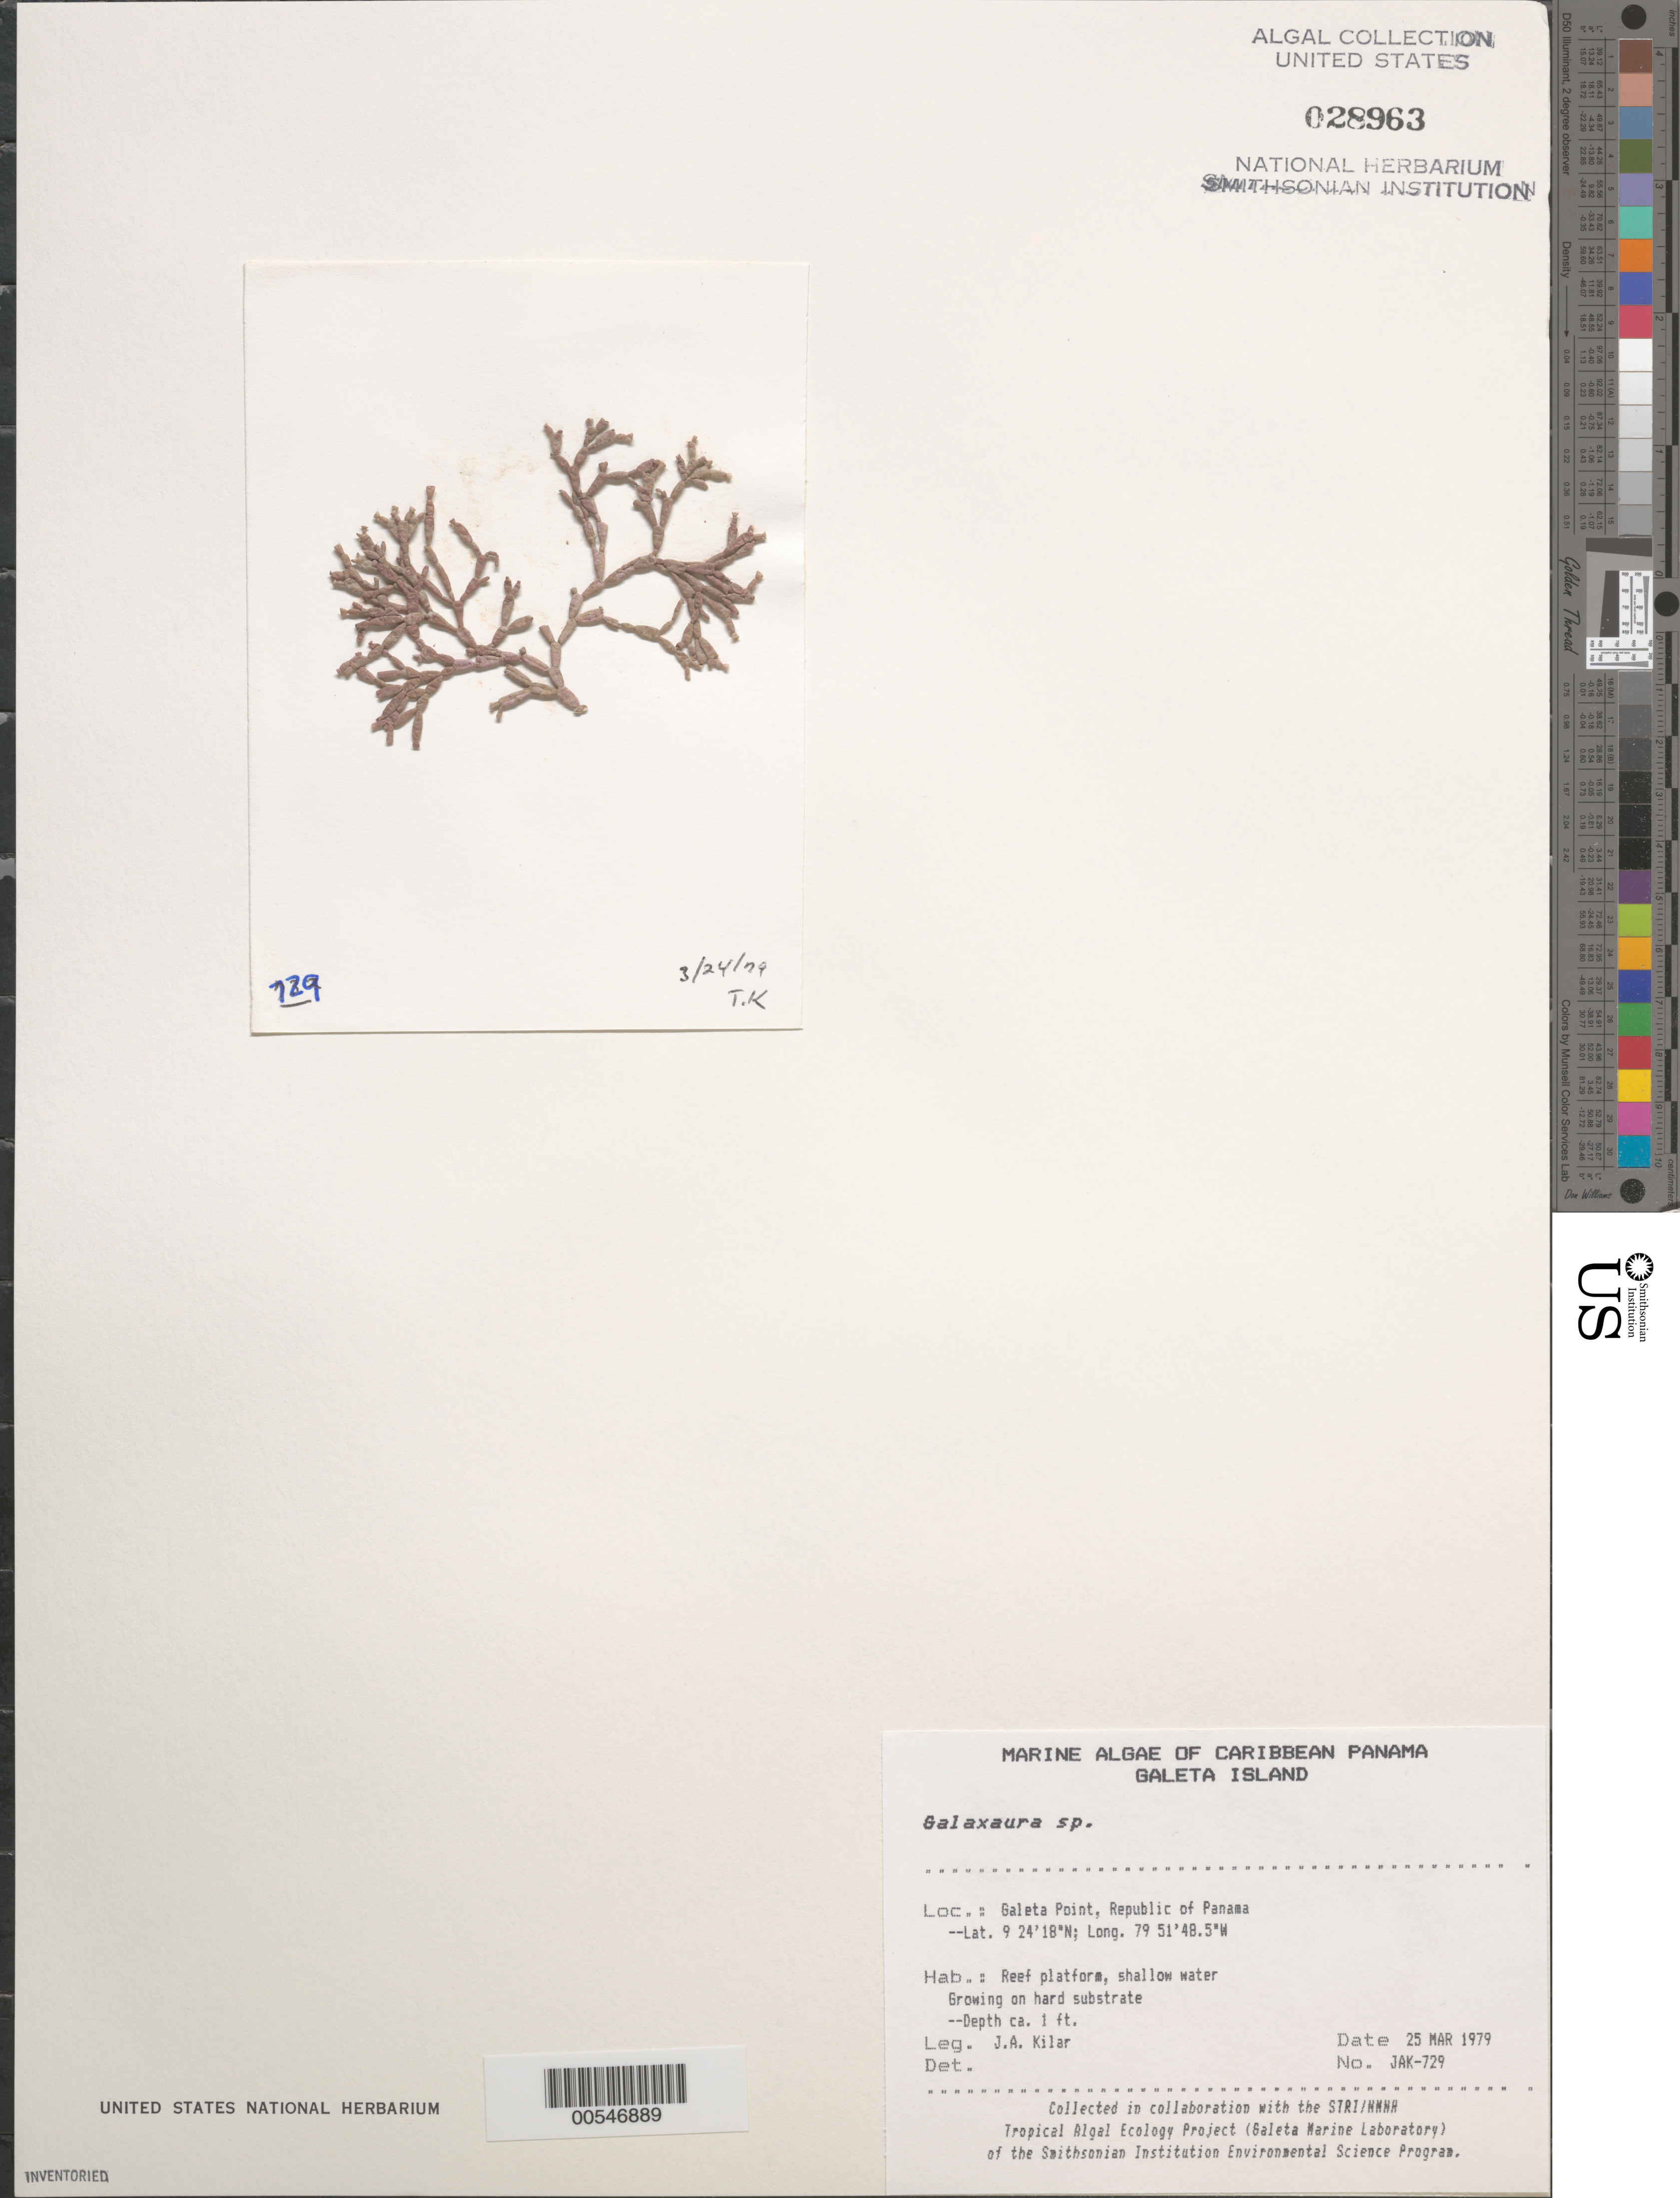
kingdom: Plantae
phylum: Rhodophyta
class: Florideophyceae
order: Nemaliales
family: Galaxauraceae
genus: Galaxaura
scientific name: Galaxaura sp.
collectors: J. A. Kilar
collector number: JAK-729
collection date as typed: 25 Mar 1979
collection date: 1979-03-25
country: Panama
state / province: Colón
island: Galeta Island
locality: Galeta Point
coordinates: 9 24' 18" N, 79 51' 48.5" W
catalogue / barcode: US 28963